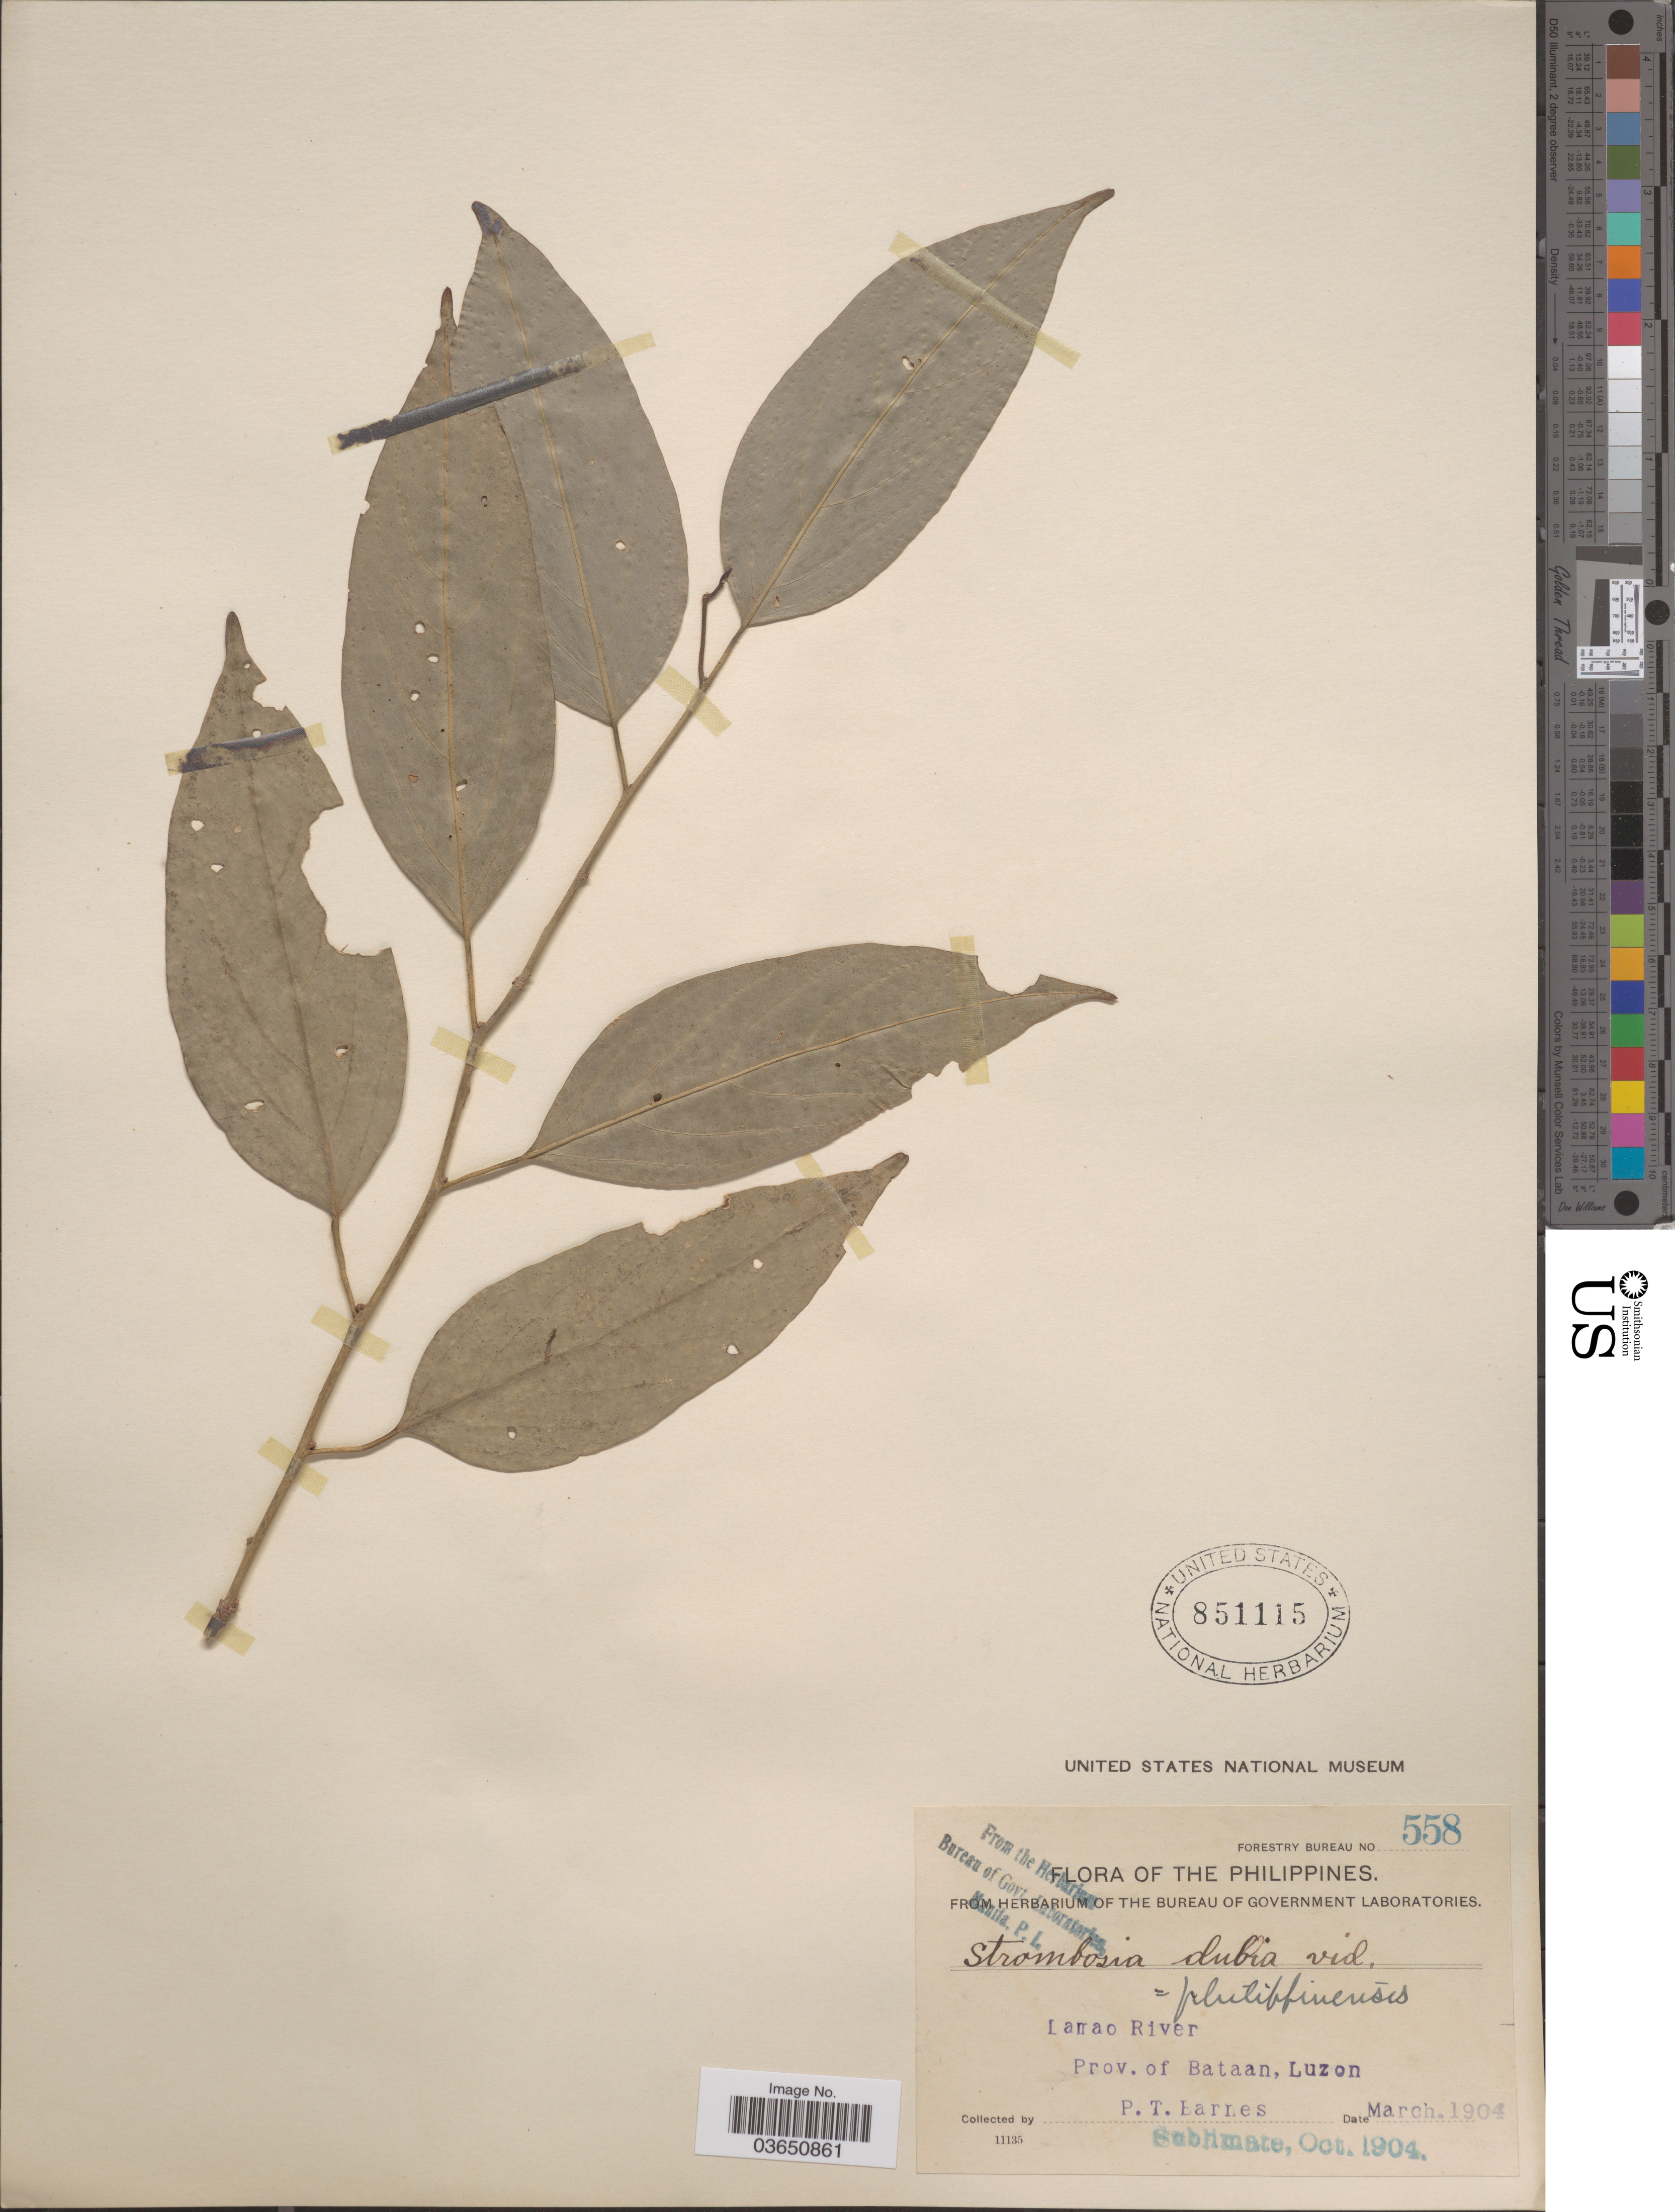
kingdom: Plantae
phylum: Tracheophyta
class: Magnoliopsida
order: Santalales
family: Strombosiaceae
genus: Strombosia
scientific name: Strombosia philippinensis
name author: (Baill.) Rolfe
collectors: P. Barnes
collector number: Forestry Bureau 558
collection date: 1904-03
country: Philippines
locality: Lamao River. Prov. of Bataan, Luzon.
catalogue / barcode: US 851115